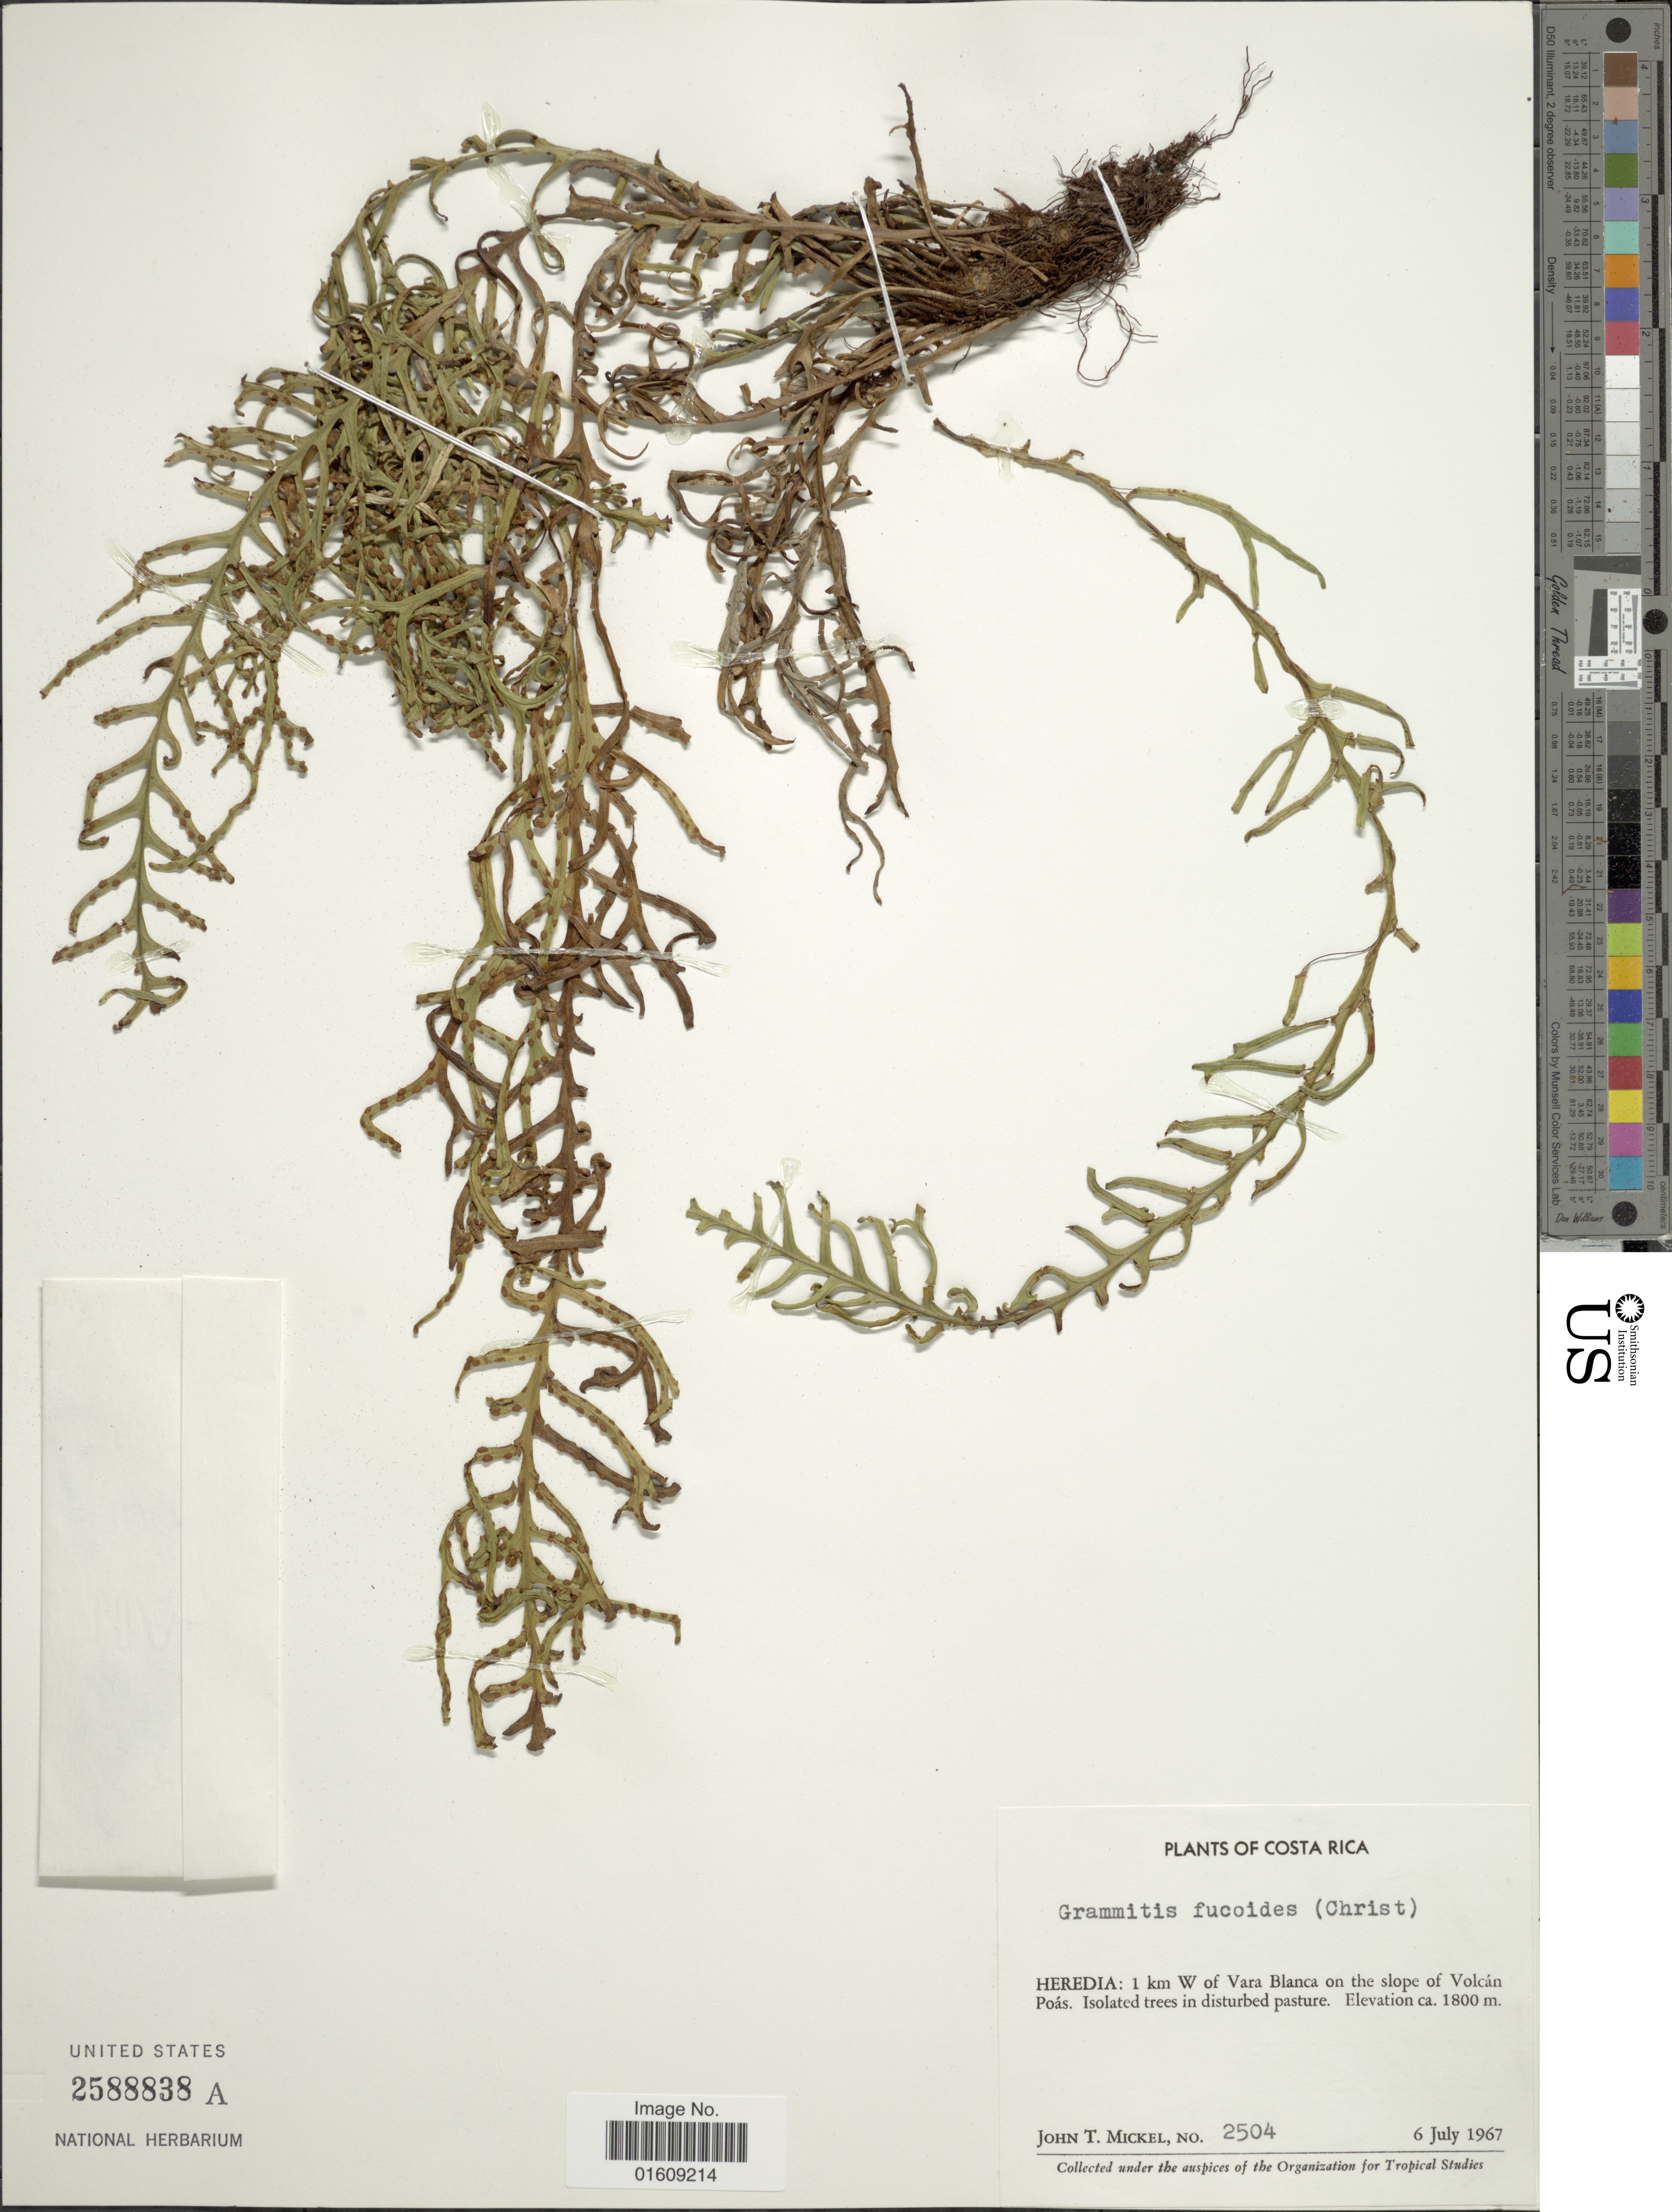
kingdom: Plantae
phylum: Tracheophyta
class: Polypodiopsida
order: Polypodiales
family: Polypodiaceae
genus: Ceradenia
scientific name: Ceradenia fucoides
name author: (Christ) L.E. Bishop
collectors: J. T. Mickel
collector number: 2504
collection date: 1967-07-06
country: Costa Rica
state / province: Heredia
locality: Costa Rica, Heredia: 1 km W of Vara Blanca on the slope of Volcán Poás.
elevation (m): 1800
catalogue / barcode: US 2588838A